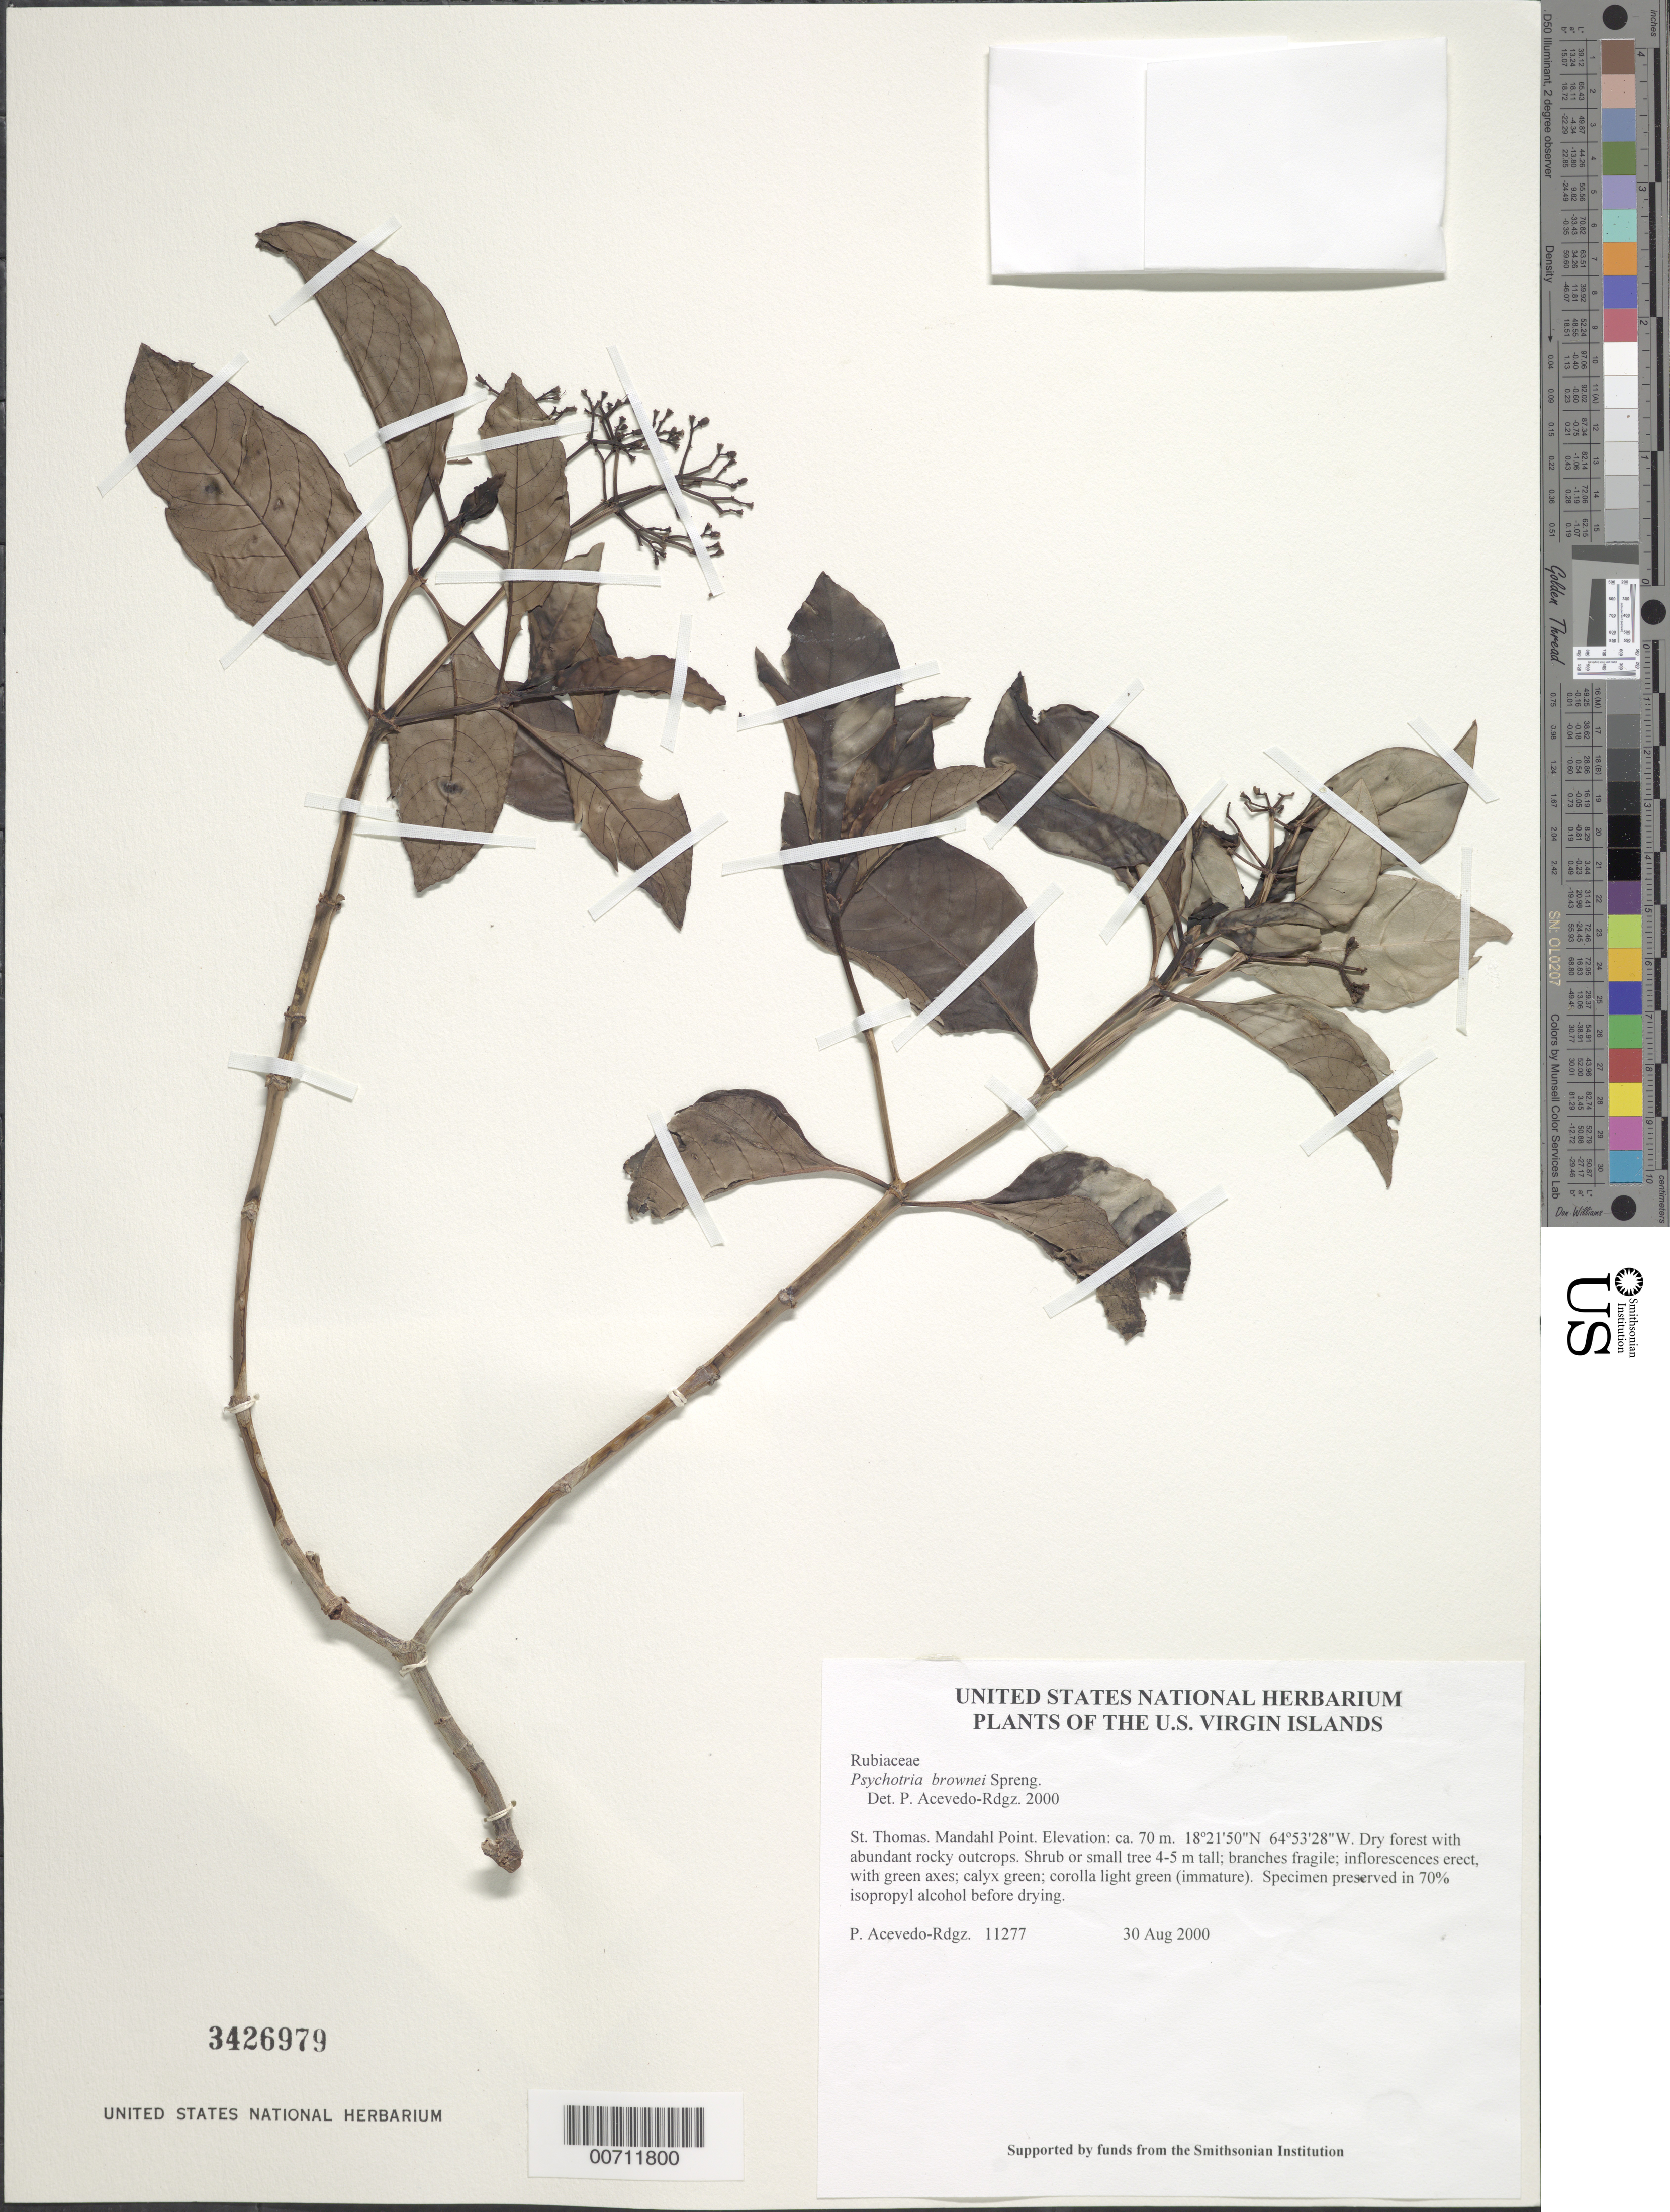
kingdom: Plantae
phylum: Tracheophyta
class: Magnoliopsida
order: Gentianales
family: Rubiaceae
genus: Psychotria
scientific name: Psychotria brownei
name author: Spreng.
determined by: Acevedo-Rodríguez, P., (BOT), Smithsonian Institution - National Museum of Natural History (UNITED STATES)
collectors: P. Acevedo-Rodr.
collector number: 11277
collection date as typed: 30 Aug 2000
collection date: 2000-08-30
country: U.S. Virgin Islands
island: St. Thomas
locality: Mandahl Point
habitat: Dry forest with abundant rocky outcrops.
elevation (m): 70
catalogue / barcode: US 3426979